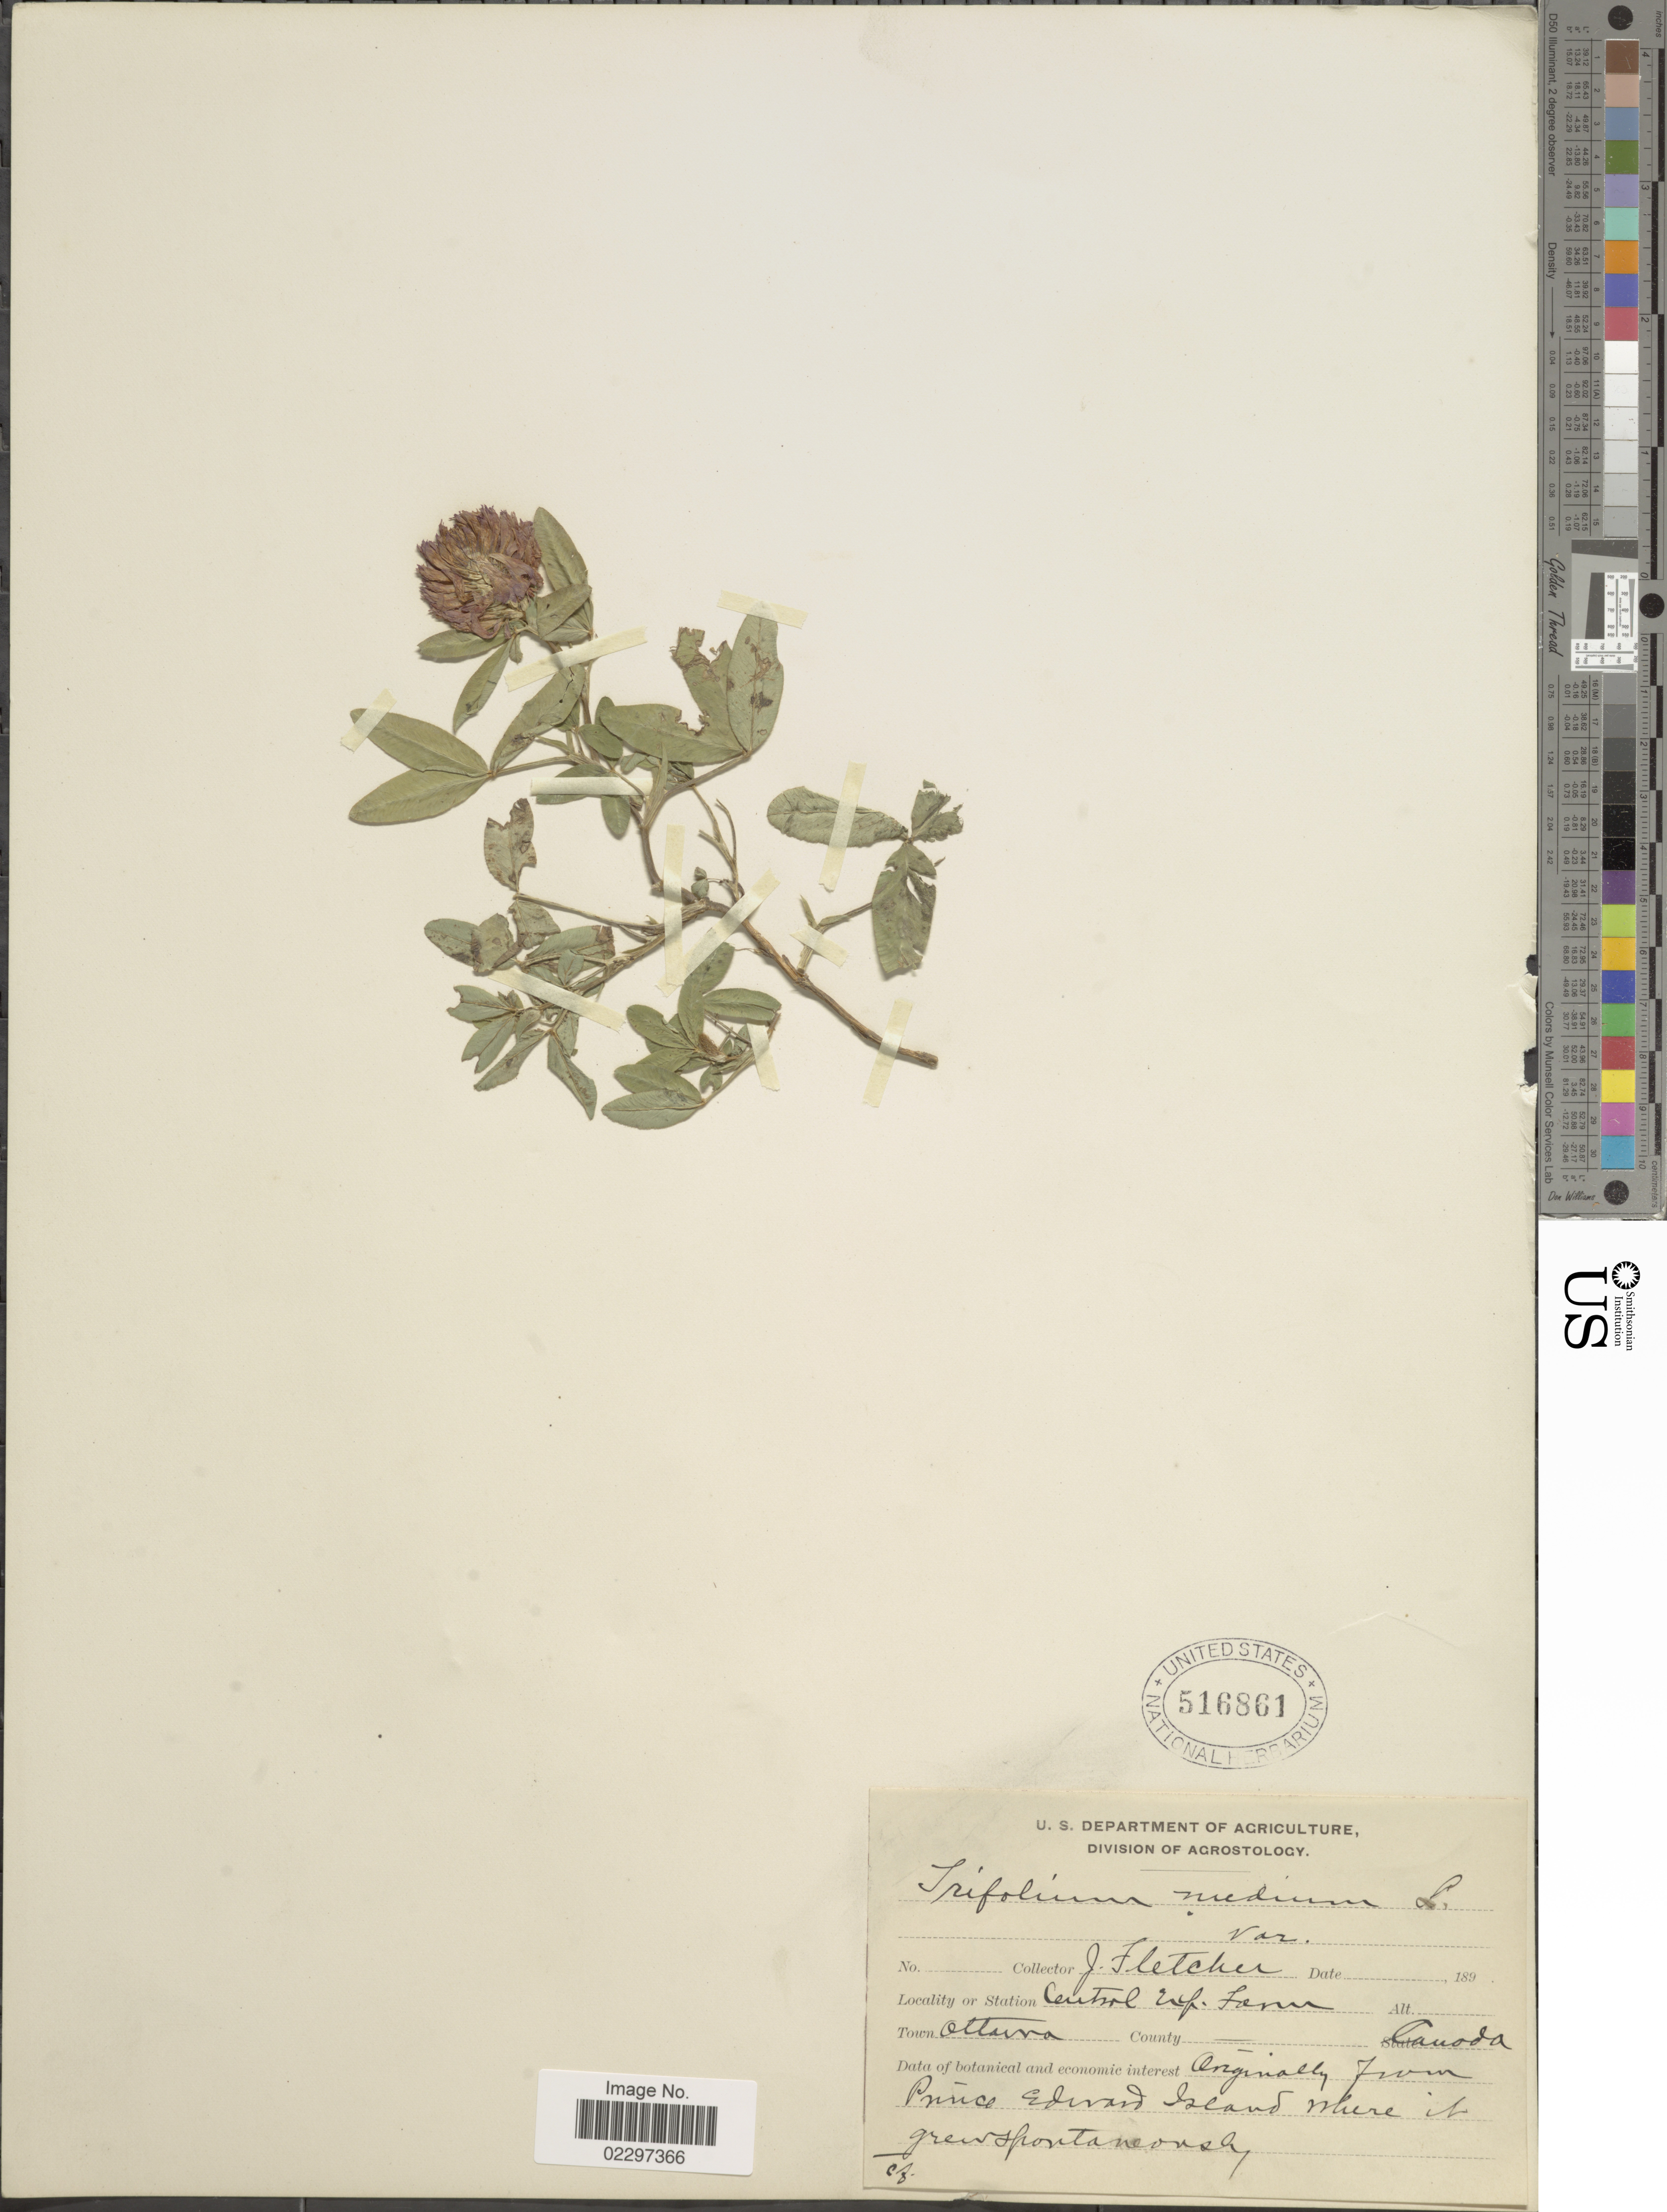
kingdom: Plantae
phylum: Tracheophyta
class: Magnoliopsida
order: Fabales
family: Fabaceae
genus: Trifolium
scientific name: Trifolium medium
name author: L.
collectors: J. Fletcher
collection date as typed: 189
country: Canada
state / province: Ontario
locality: Central Exp. Farm, Ottawa.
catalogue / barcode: US 516861